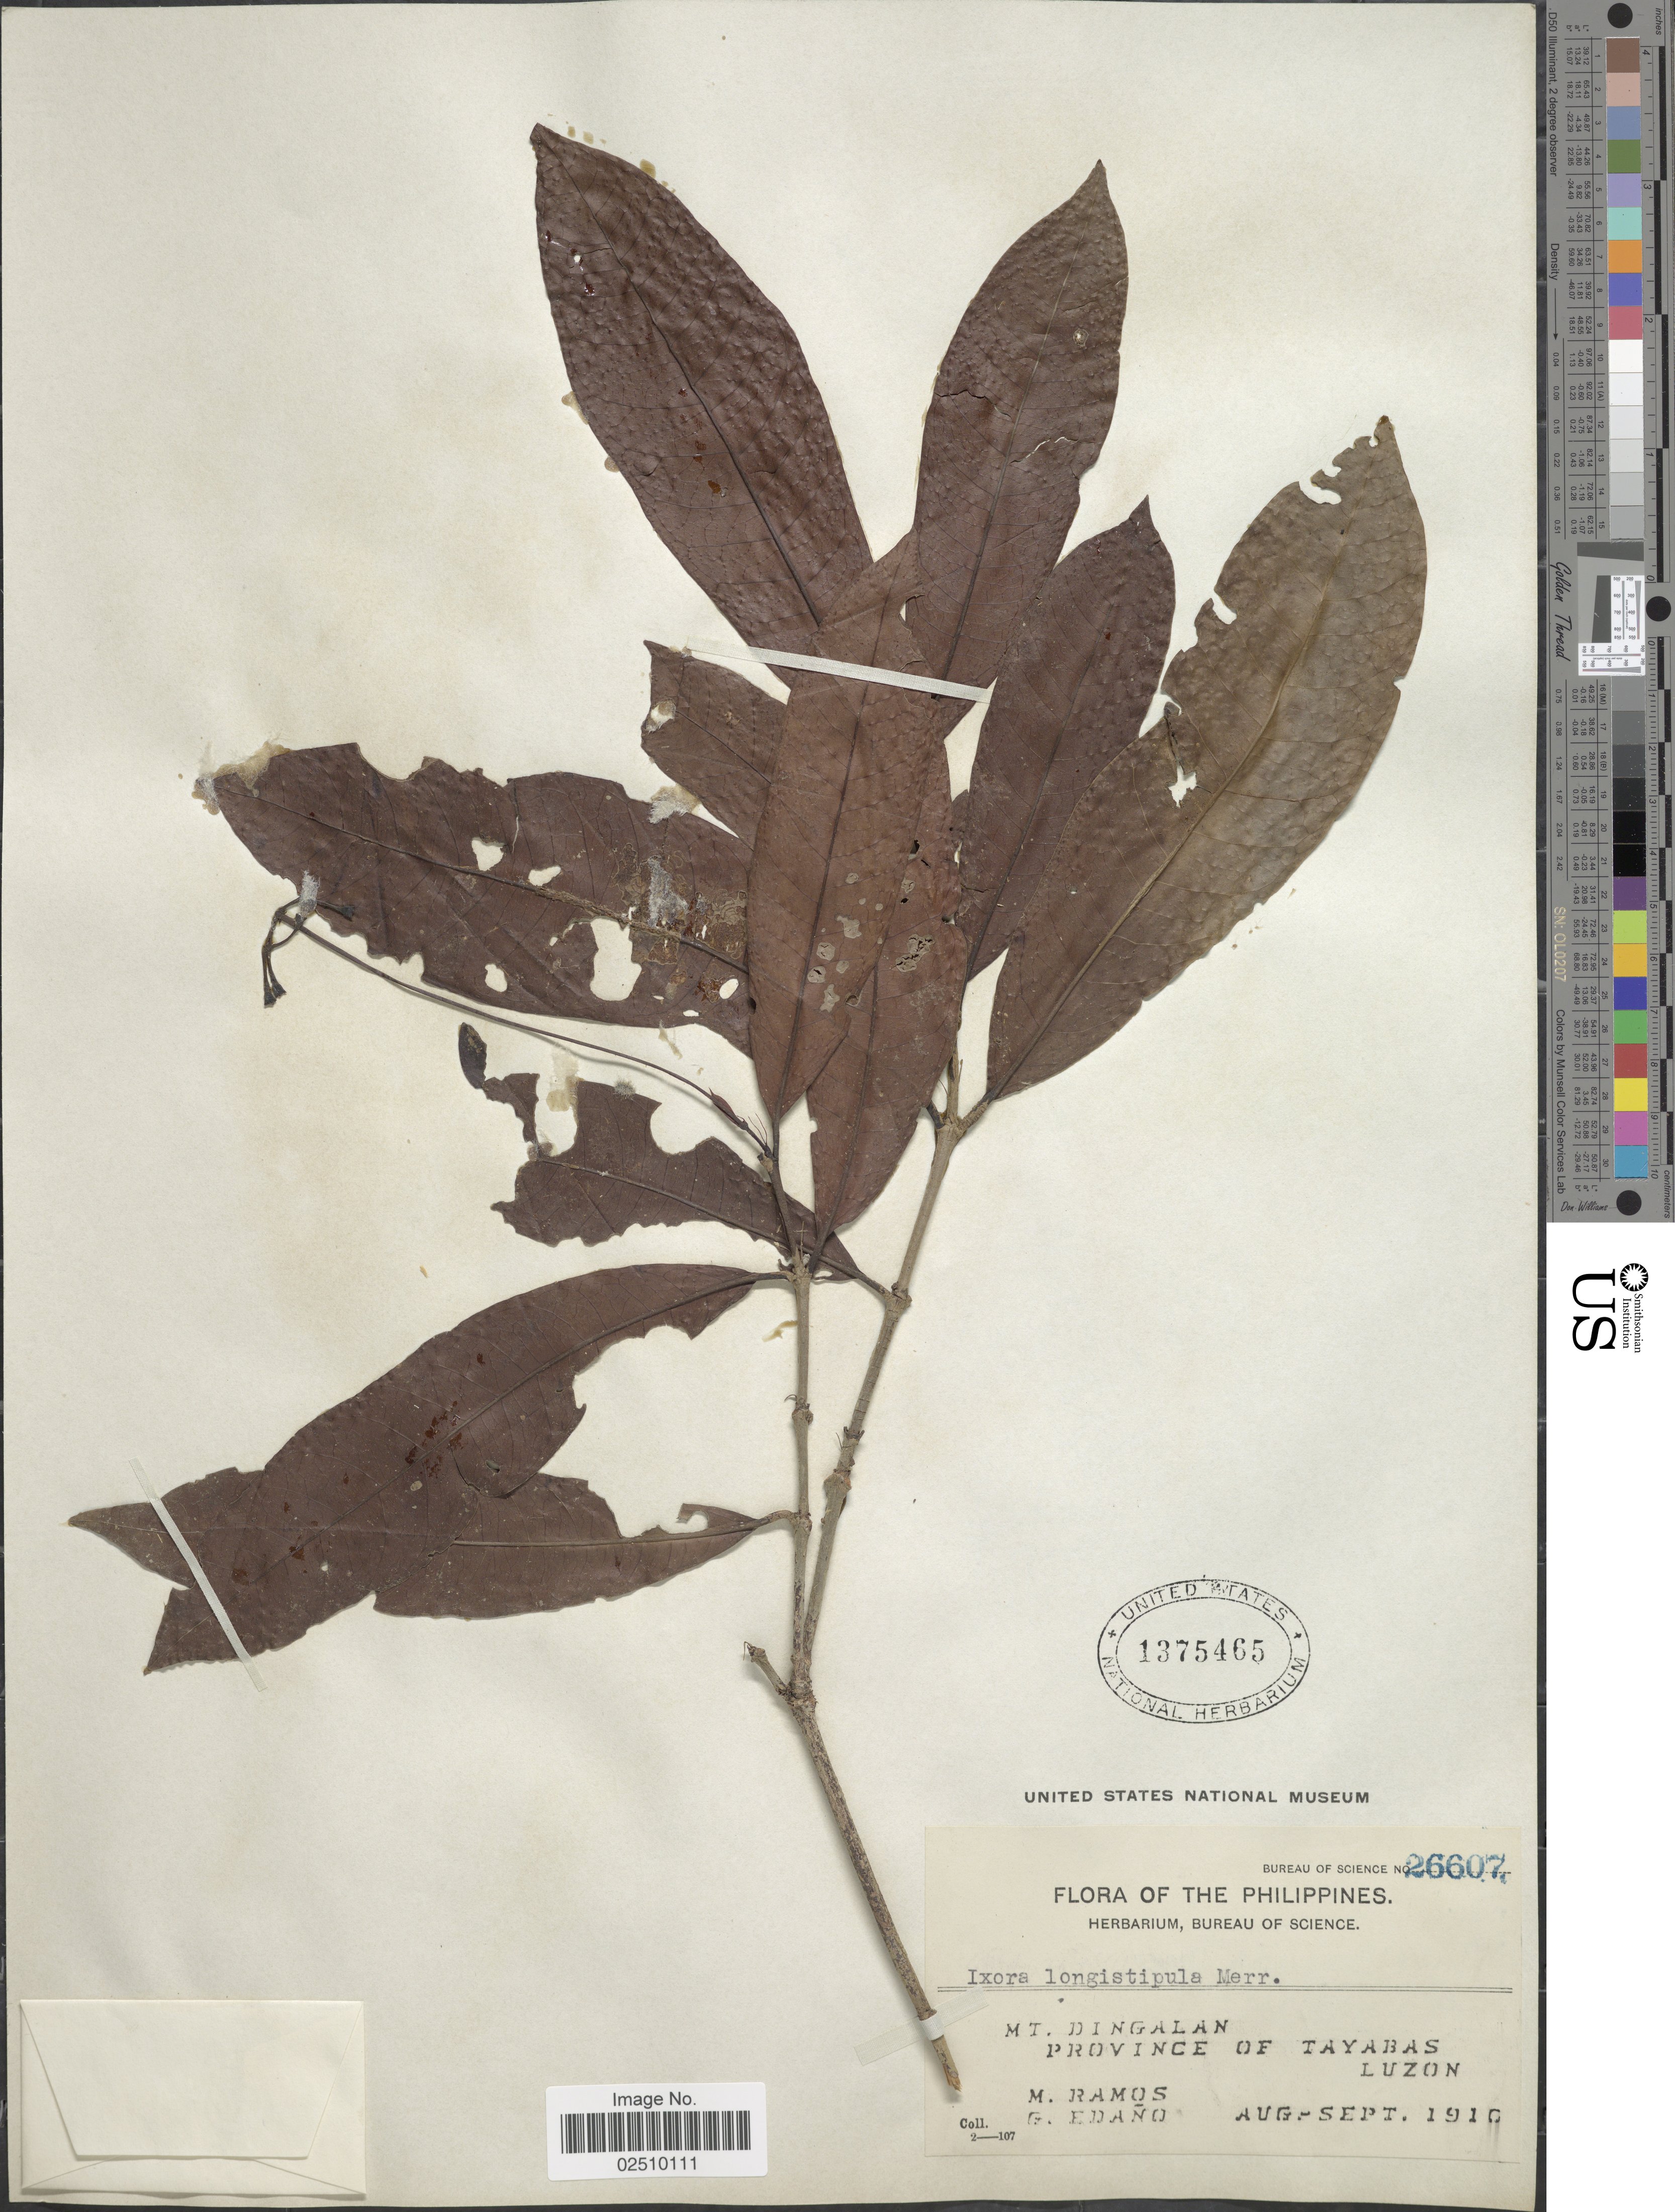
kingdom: Plantae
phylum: Tracheophyta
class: Magnoliopsida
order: Gentianales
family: Rubiaceae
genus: Ixora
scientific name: Ixora longistipula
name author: Merr.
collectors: M. Ramos & G. Edaño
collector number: Bureau of Science 26607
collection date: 1916-08/1916-09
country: Philippines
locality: Mt. Dinagalan, Province of Tayabas, Luzon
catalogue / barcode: US 1375465